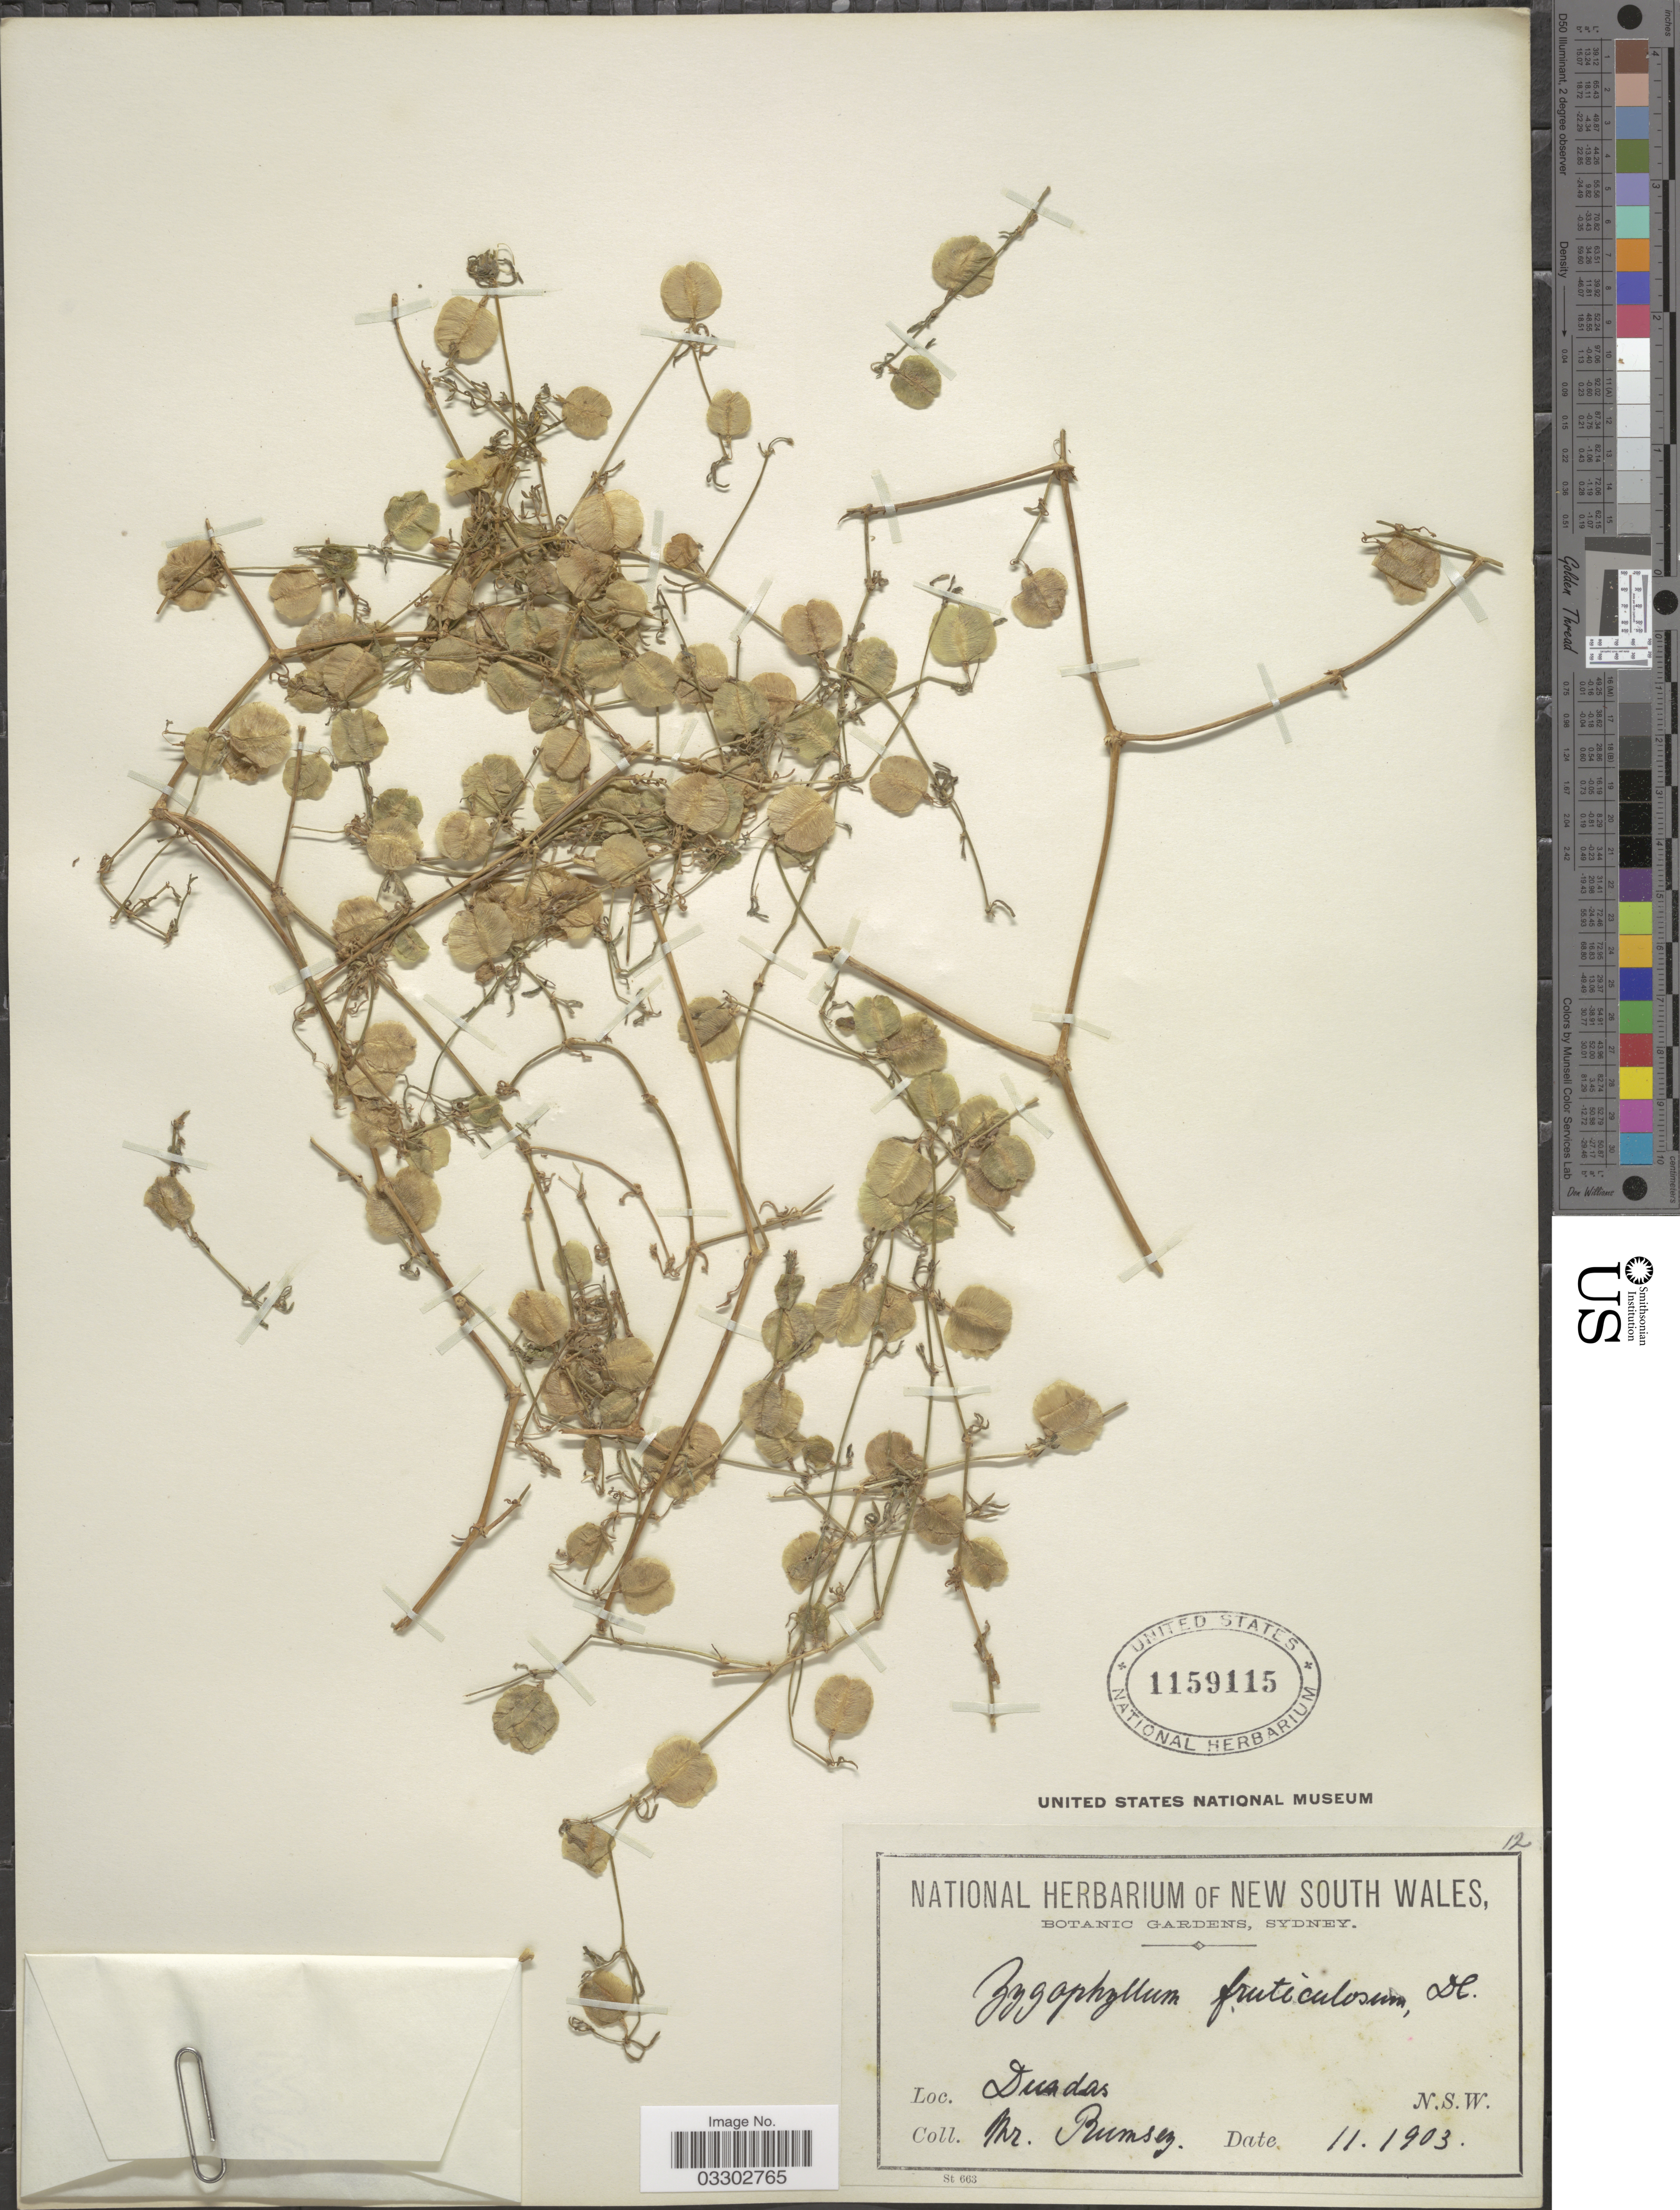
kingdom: Plantae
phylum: Tracheophyta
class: Magnoliopsida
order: Zygophyllales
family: Zygophyllaceae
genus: Roepera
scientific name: Roepera fruticulosa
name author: (DC.) G. Don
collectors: Mr. Rumsey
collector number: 12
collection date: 1903-11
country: Australia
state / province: New South Wales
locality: Dundas.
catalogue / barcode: US 1159115